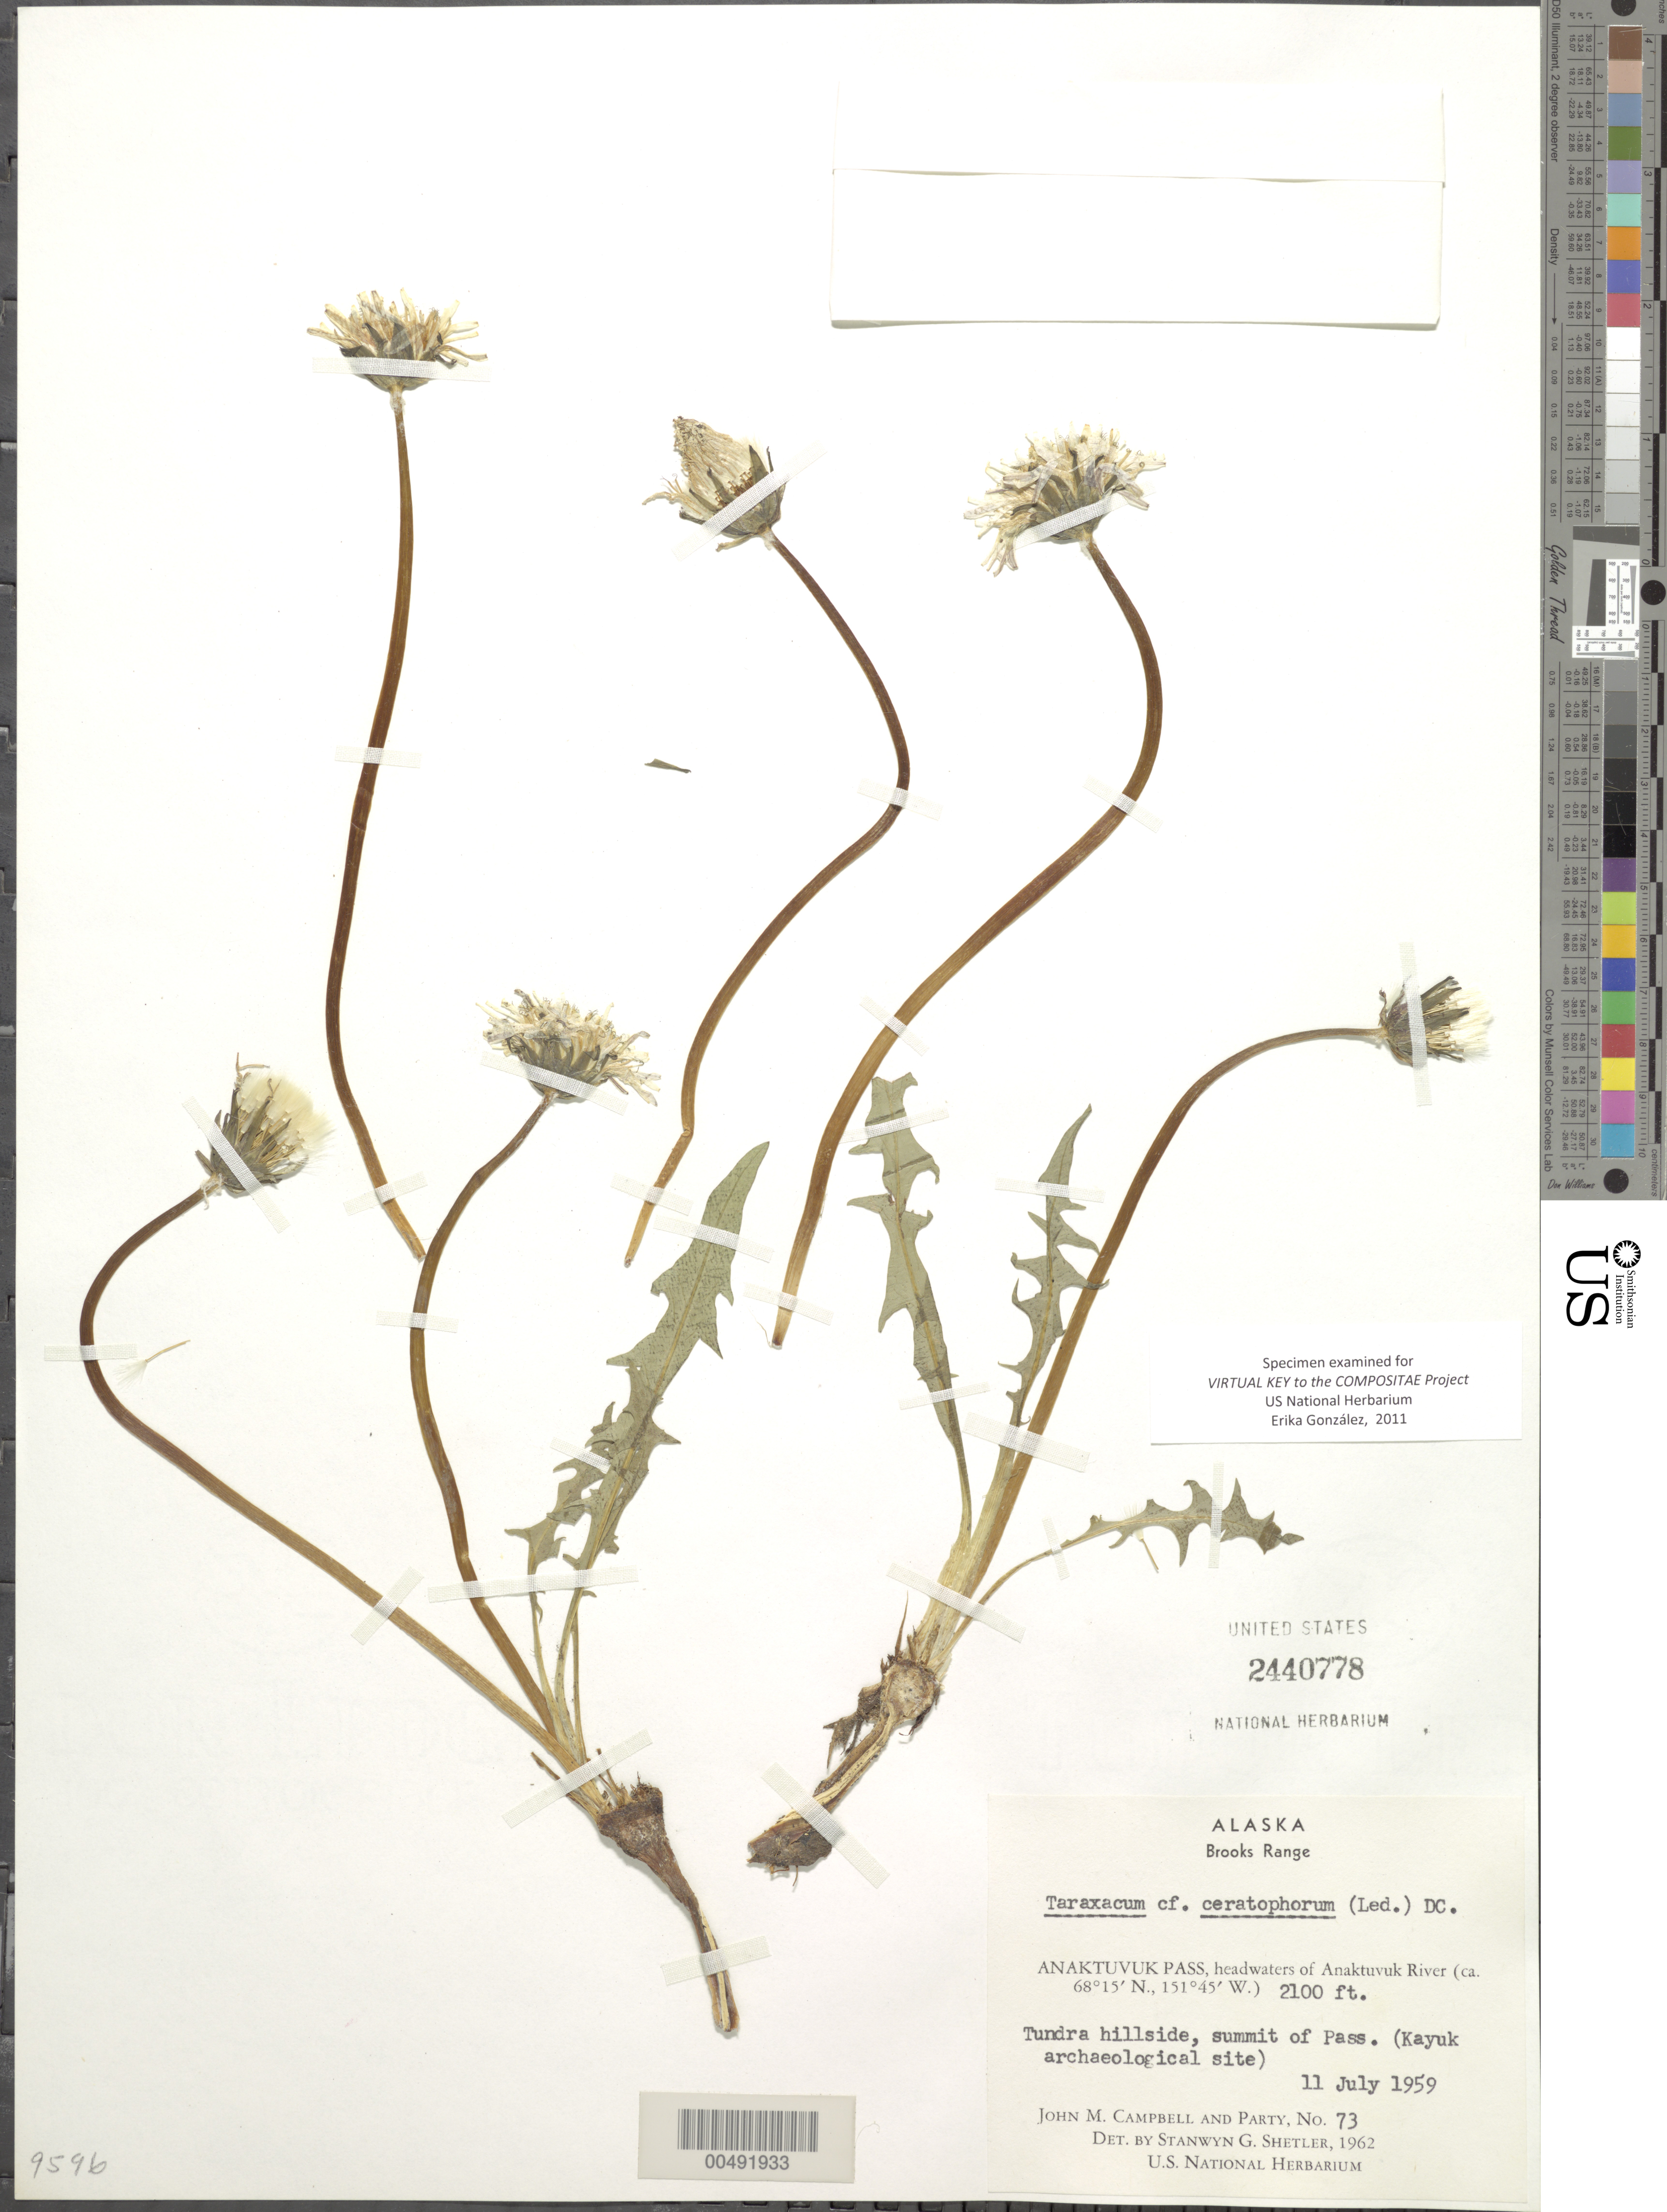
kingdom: Plantae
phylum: Tracheophyta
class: Magnoliopsida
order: Asterales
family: Asteraceae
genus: Taraxacum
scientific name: Taraxacum ceratophorum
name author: (Ledeb.) DC.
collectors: J. M. Campbell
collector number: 73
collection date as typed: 11 Jul 1959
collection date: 1959-07-11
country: United States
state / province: Alaska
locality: Brooks Range, summit of Anaktuvuk Pass, headwaters of Anaktuvuk River, Kayuk Archeological Site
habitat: tundra hillside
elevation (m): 640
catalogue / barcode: US 2440778